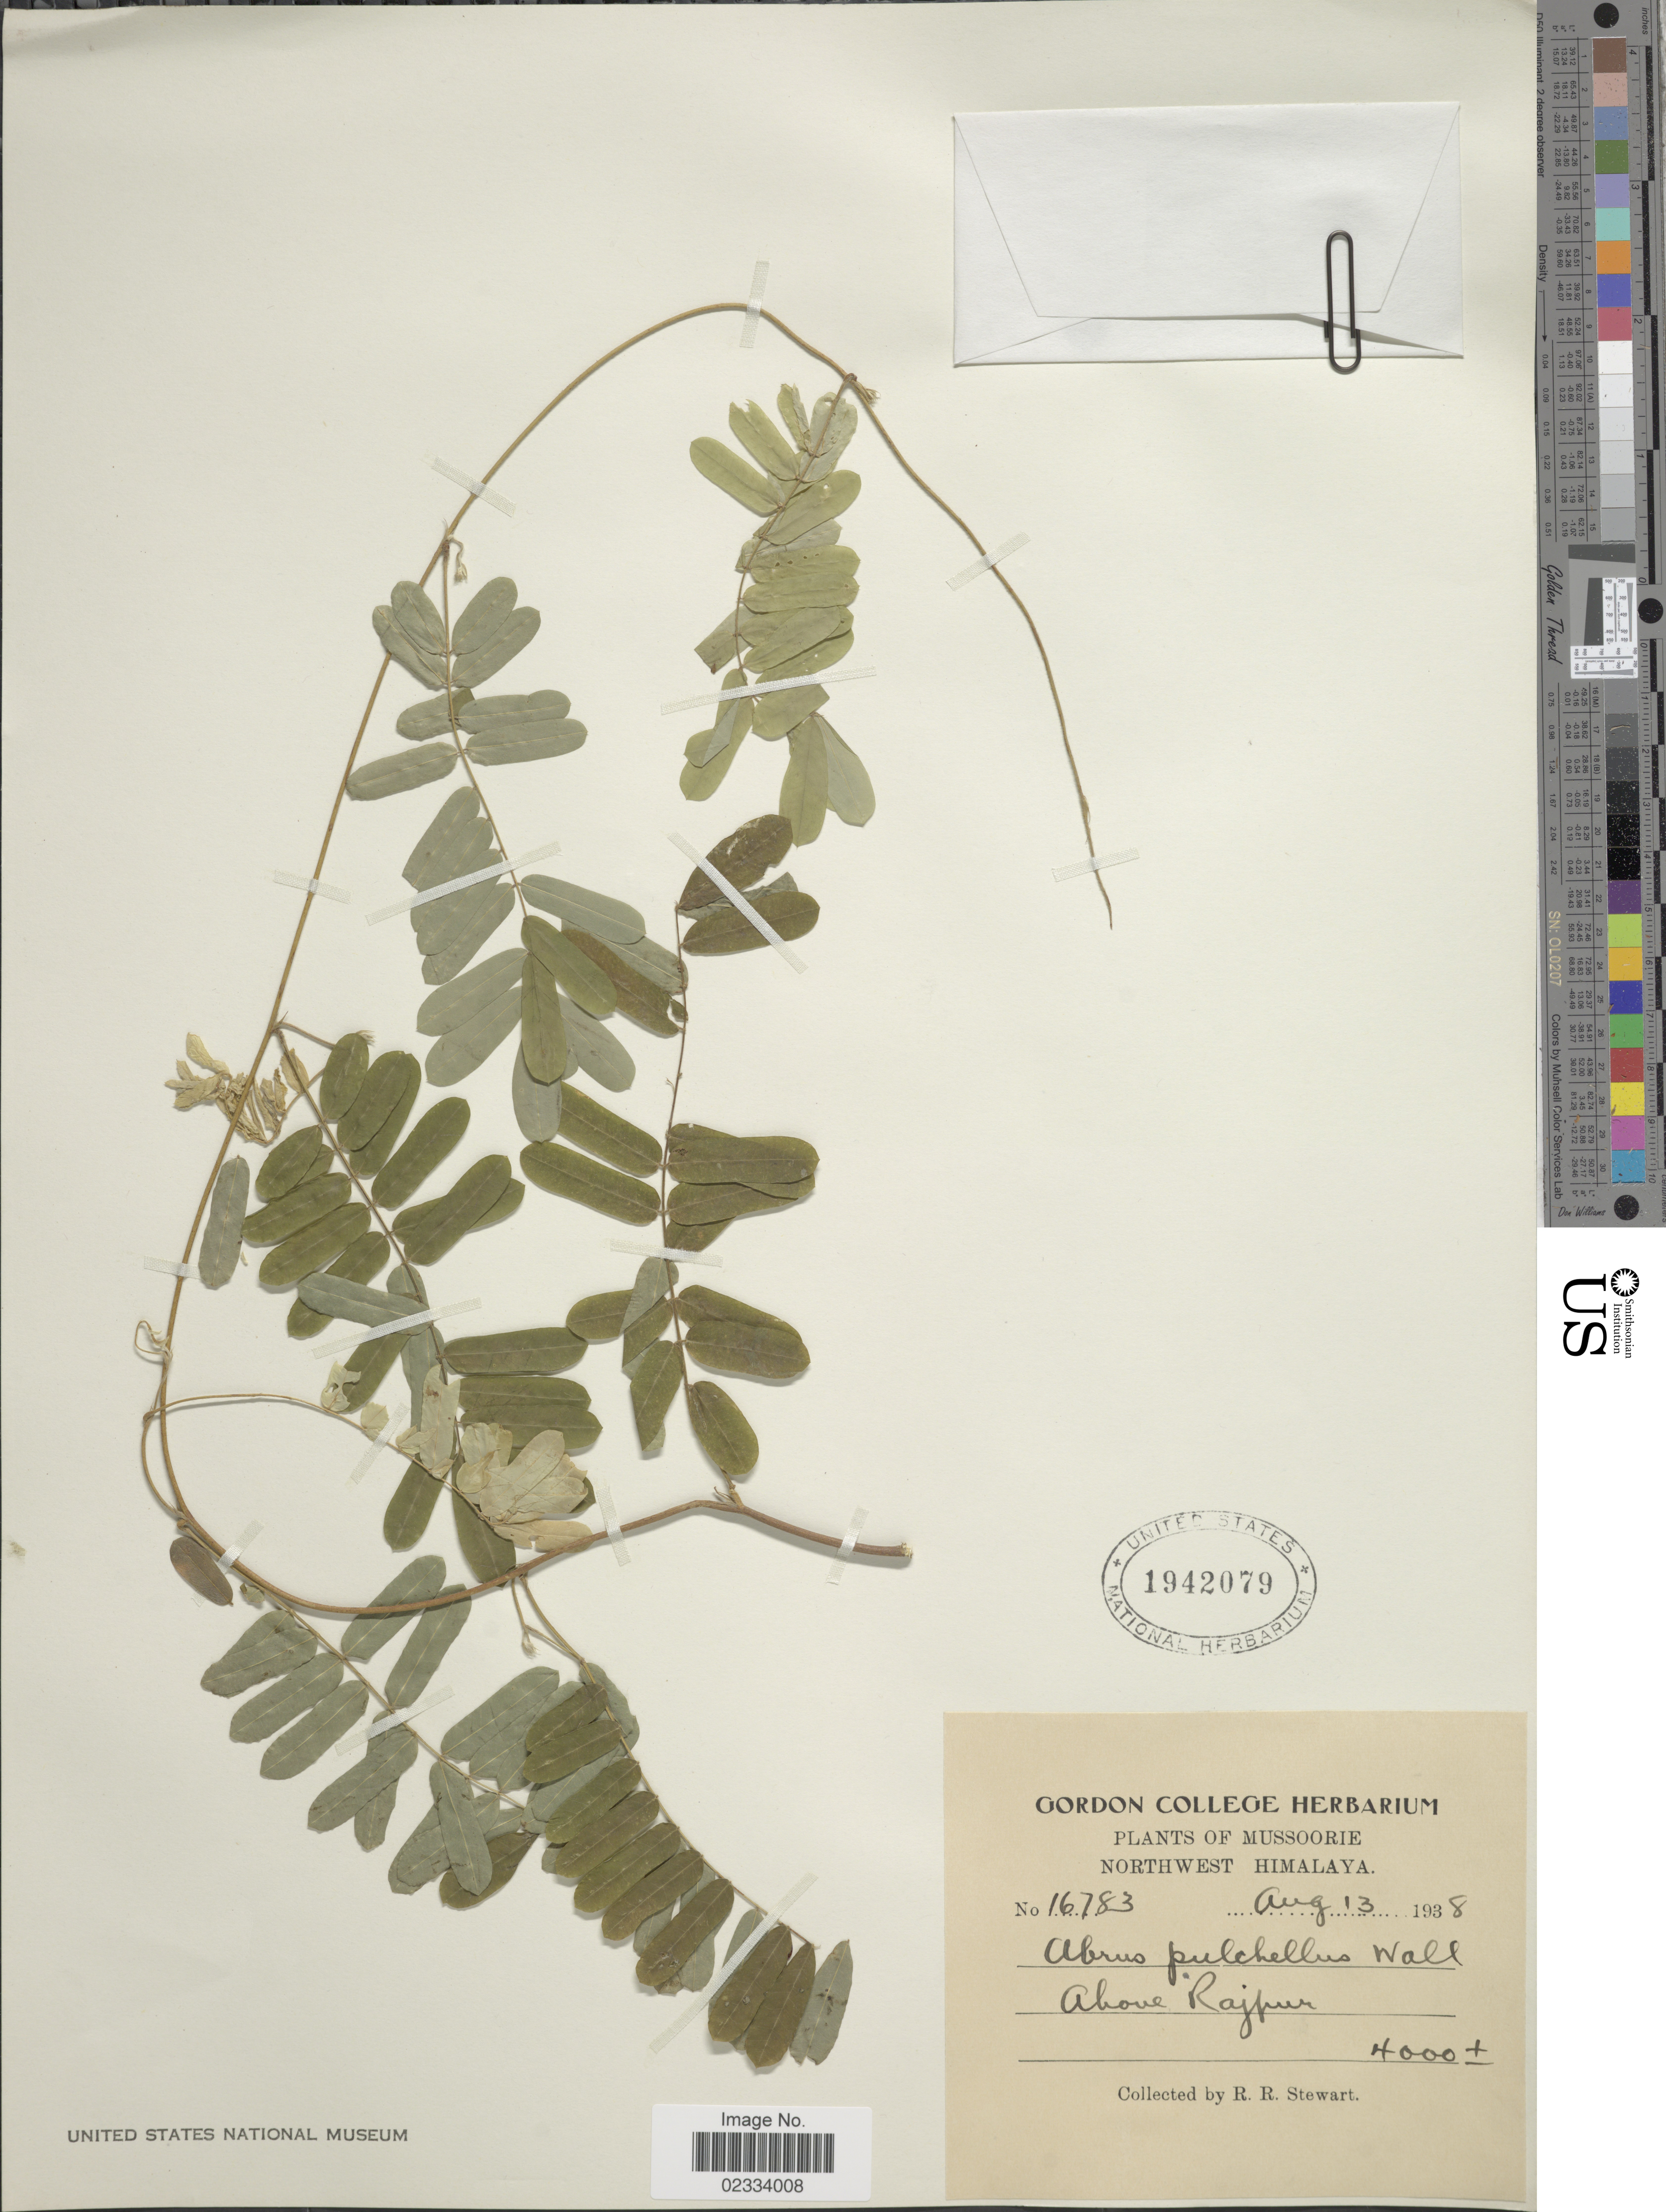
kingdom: Plantae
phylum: Tracheophyta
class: Magnoliopsida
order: Fabales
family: Fabaceae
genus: Abrus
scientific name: Abrus pulchellus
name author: Wall.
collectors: R. R. Stewart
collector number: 16783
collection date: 1938-08-13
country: India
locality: Mussoorie. Northwest Himalaya. Above Rajpur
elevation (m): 1219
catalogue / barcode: US 1942079